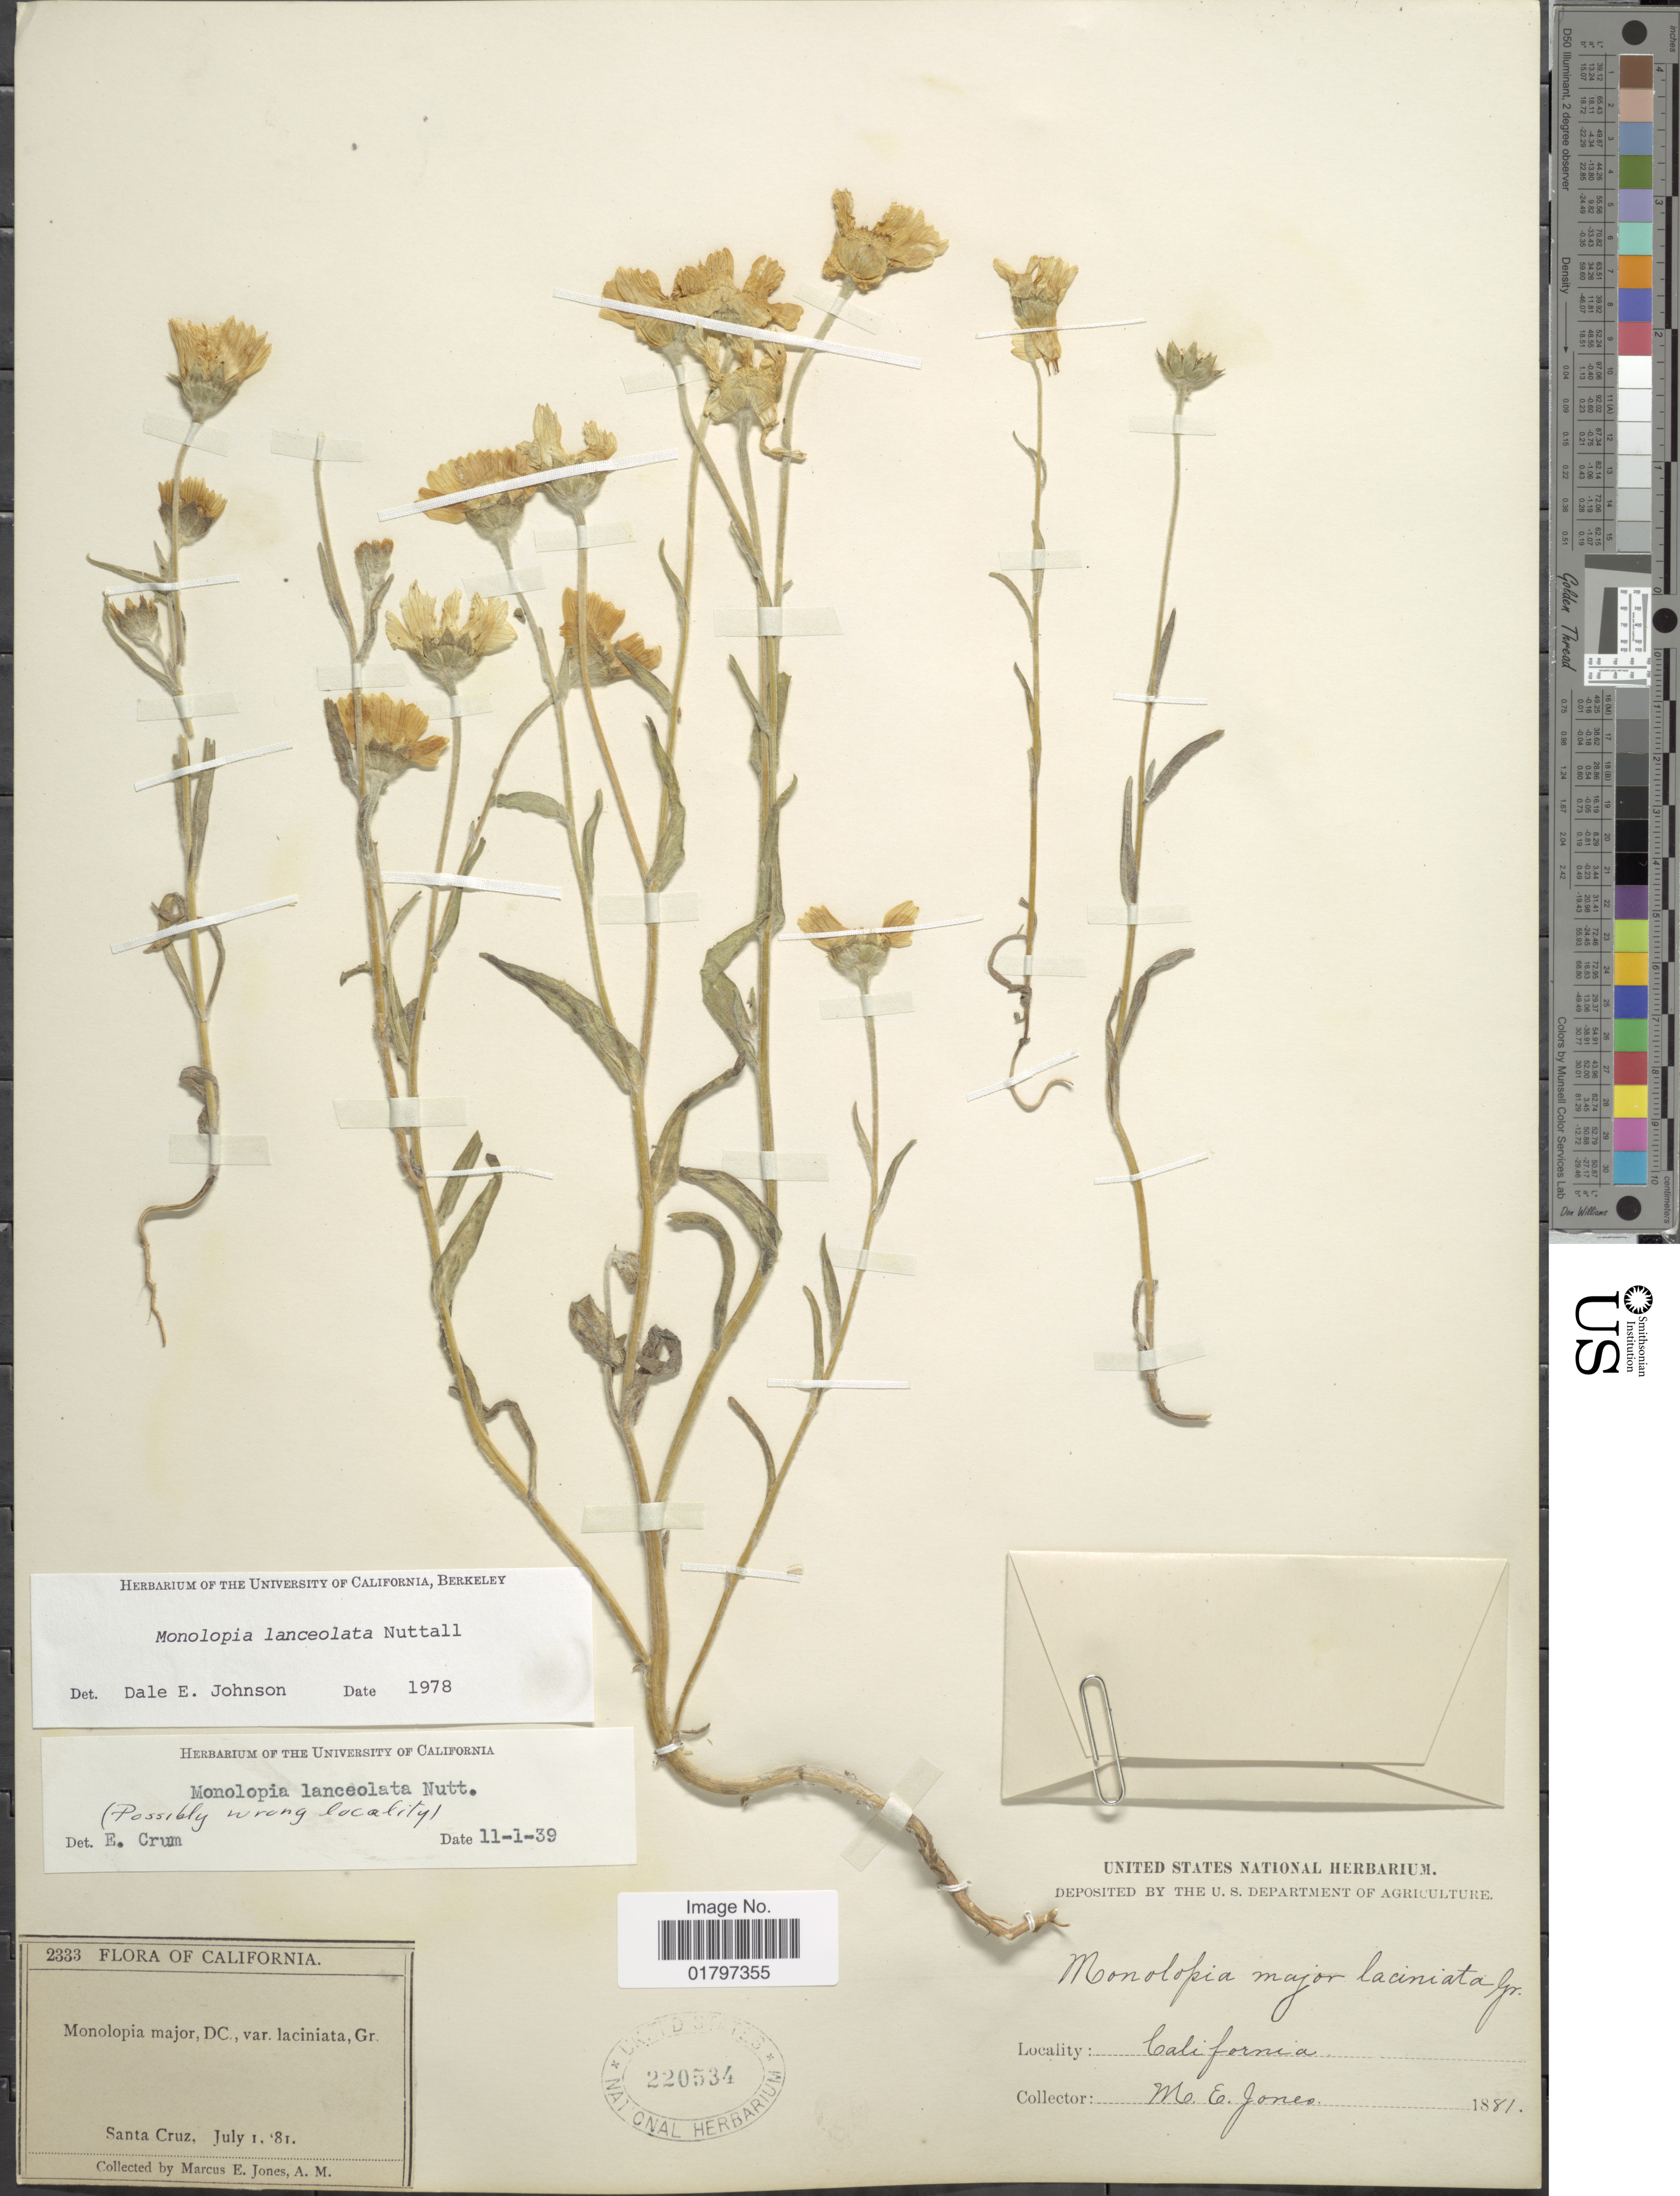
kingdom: Plantae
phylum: Tracheophyta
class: Magnoliopsida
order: Asterales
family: Asteraceae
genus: Monolopia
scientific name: Monolopia lanceolata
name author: Nutt.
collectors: M. E. Jones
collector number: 2333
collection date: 1881-07-01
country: United States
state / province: California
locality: Santa Cruz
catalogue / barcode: US 220534